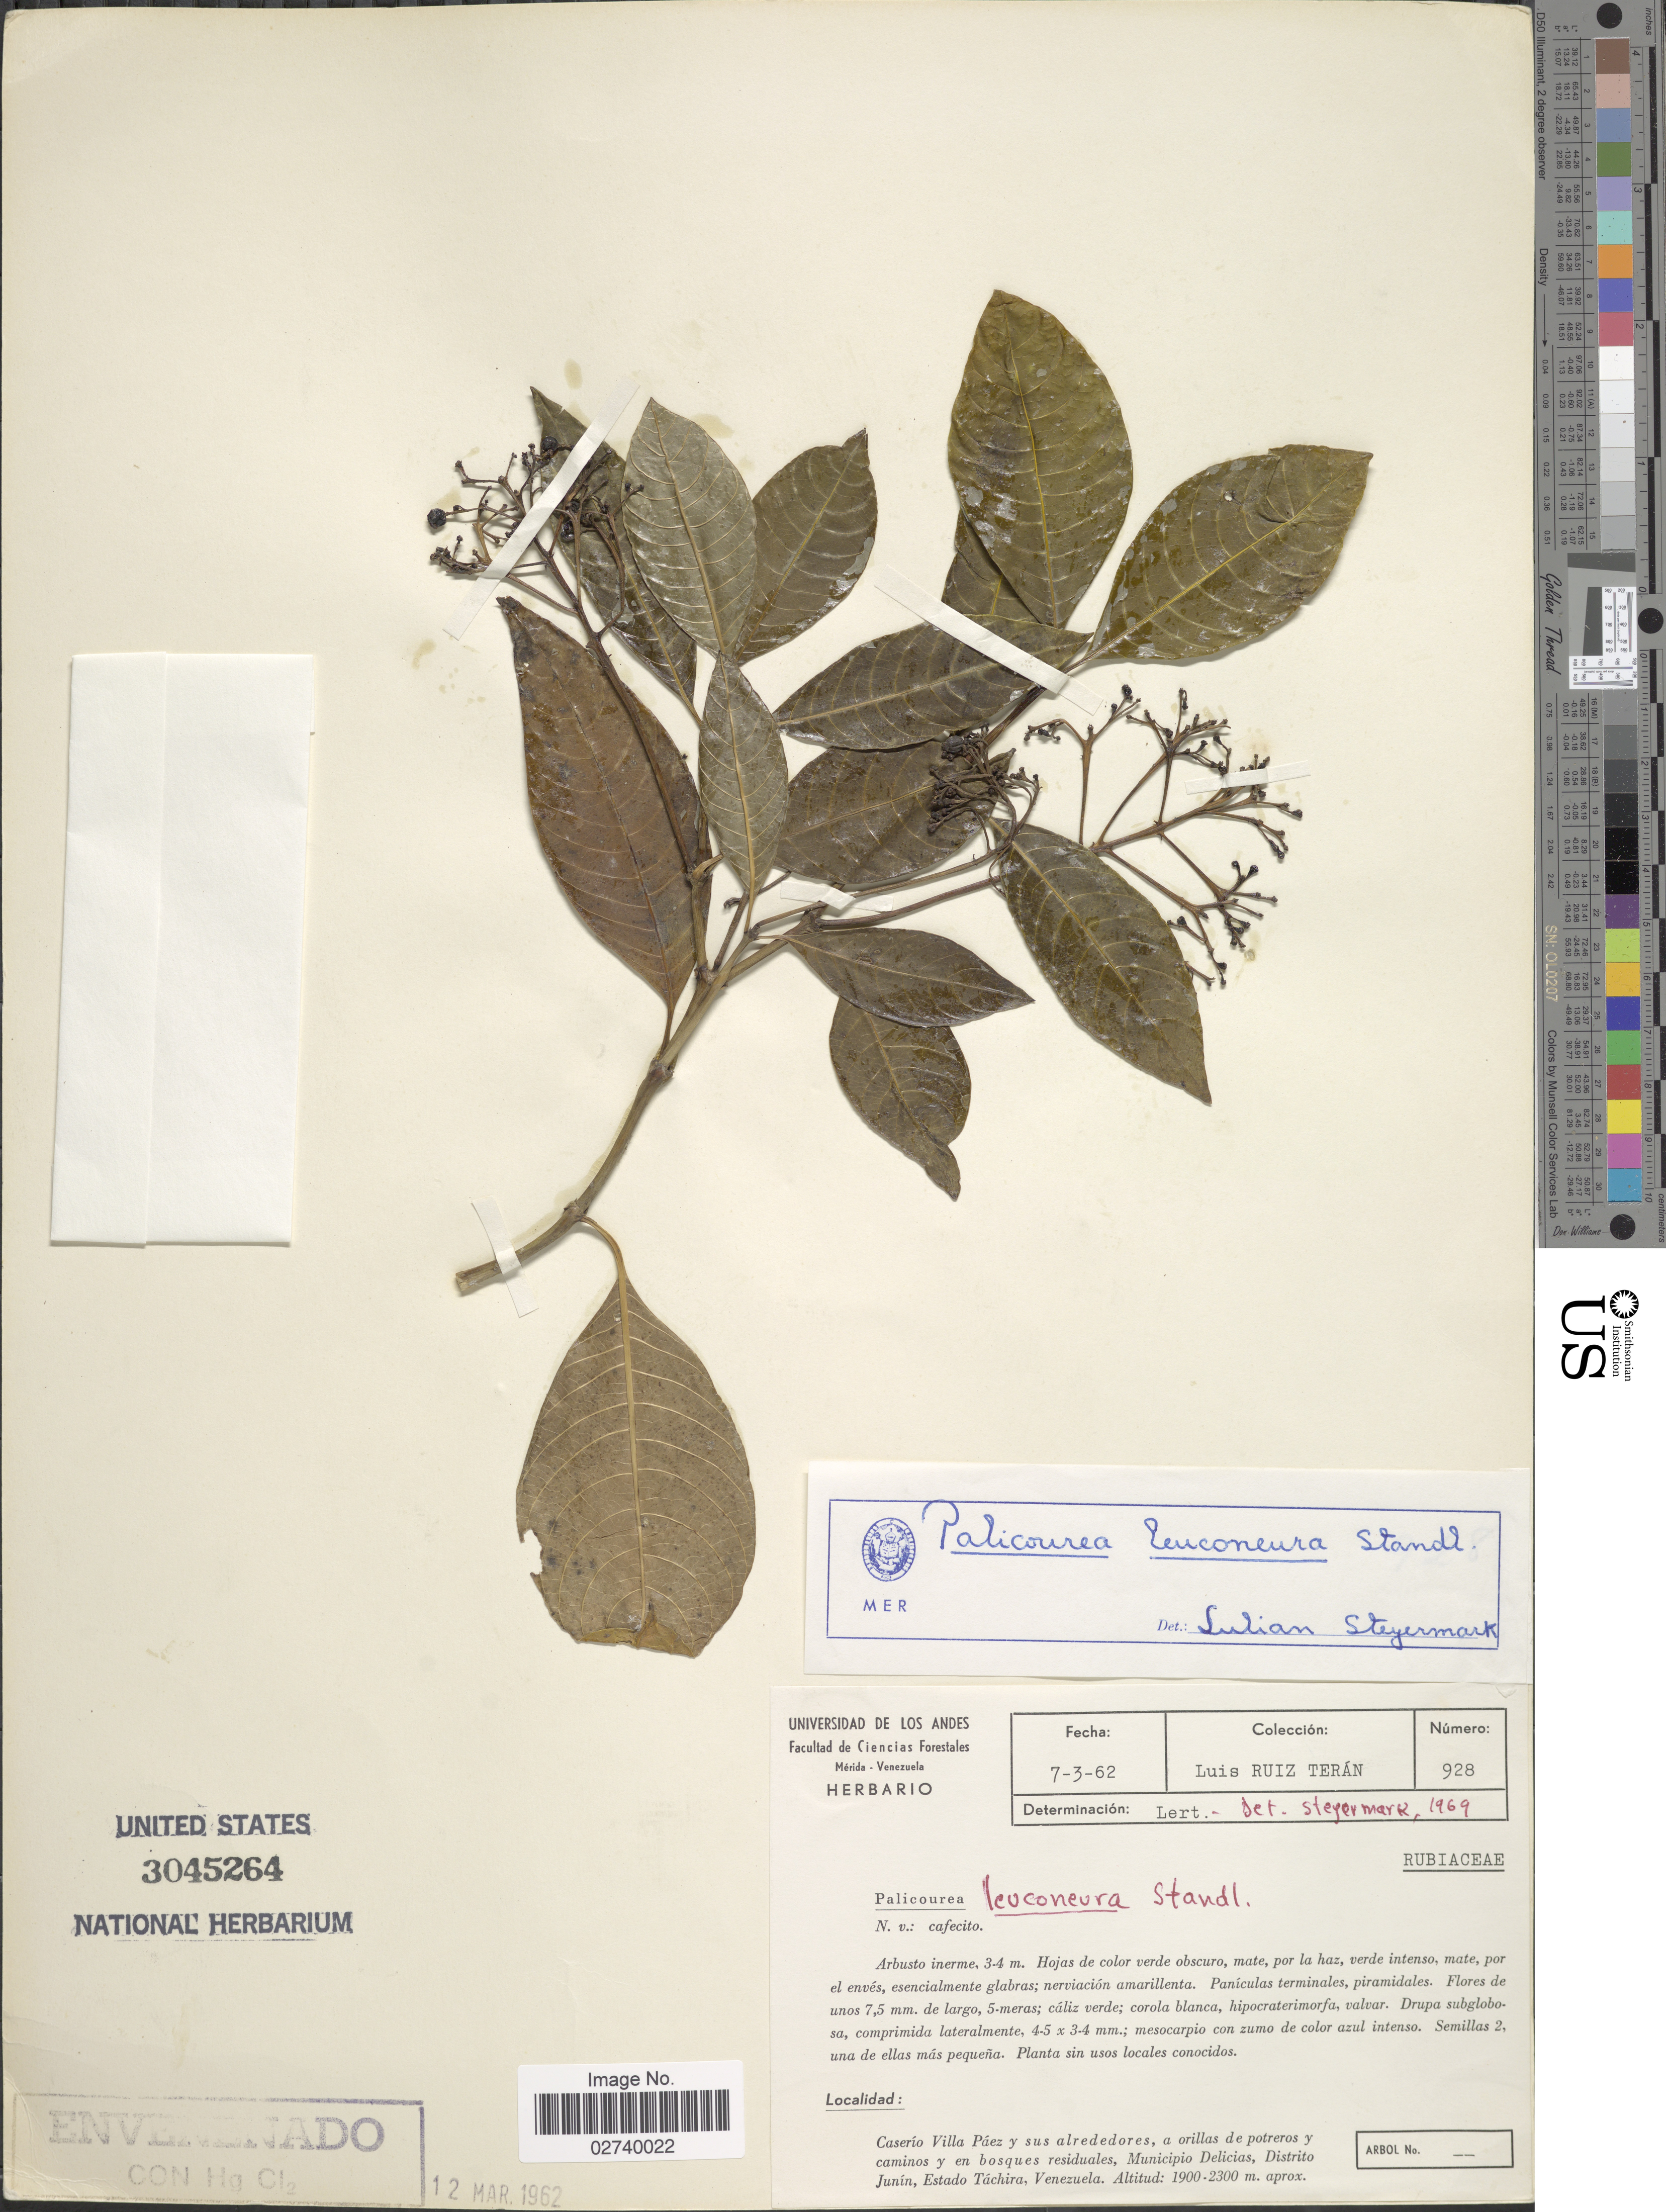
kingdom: Plantae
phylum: Tracheophyta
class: Magnoliopsida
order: Gentianales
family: Rubiaceae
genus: Palicourea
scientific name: Palicourea leuconeura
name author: Standl.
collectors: L. E. Ruíz-Terán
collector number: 928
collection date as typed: Transcribed d/m/y: 7/3/62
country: Venezuela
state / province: Tachira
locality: Caserío Villa Páez y sus alrededores, a orillas de potreros y caminos y en bosques residuales, Municipio Delicias, Distrito Junín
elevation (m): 1900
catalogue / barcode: US 3045264